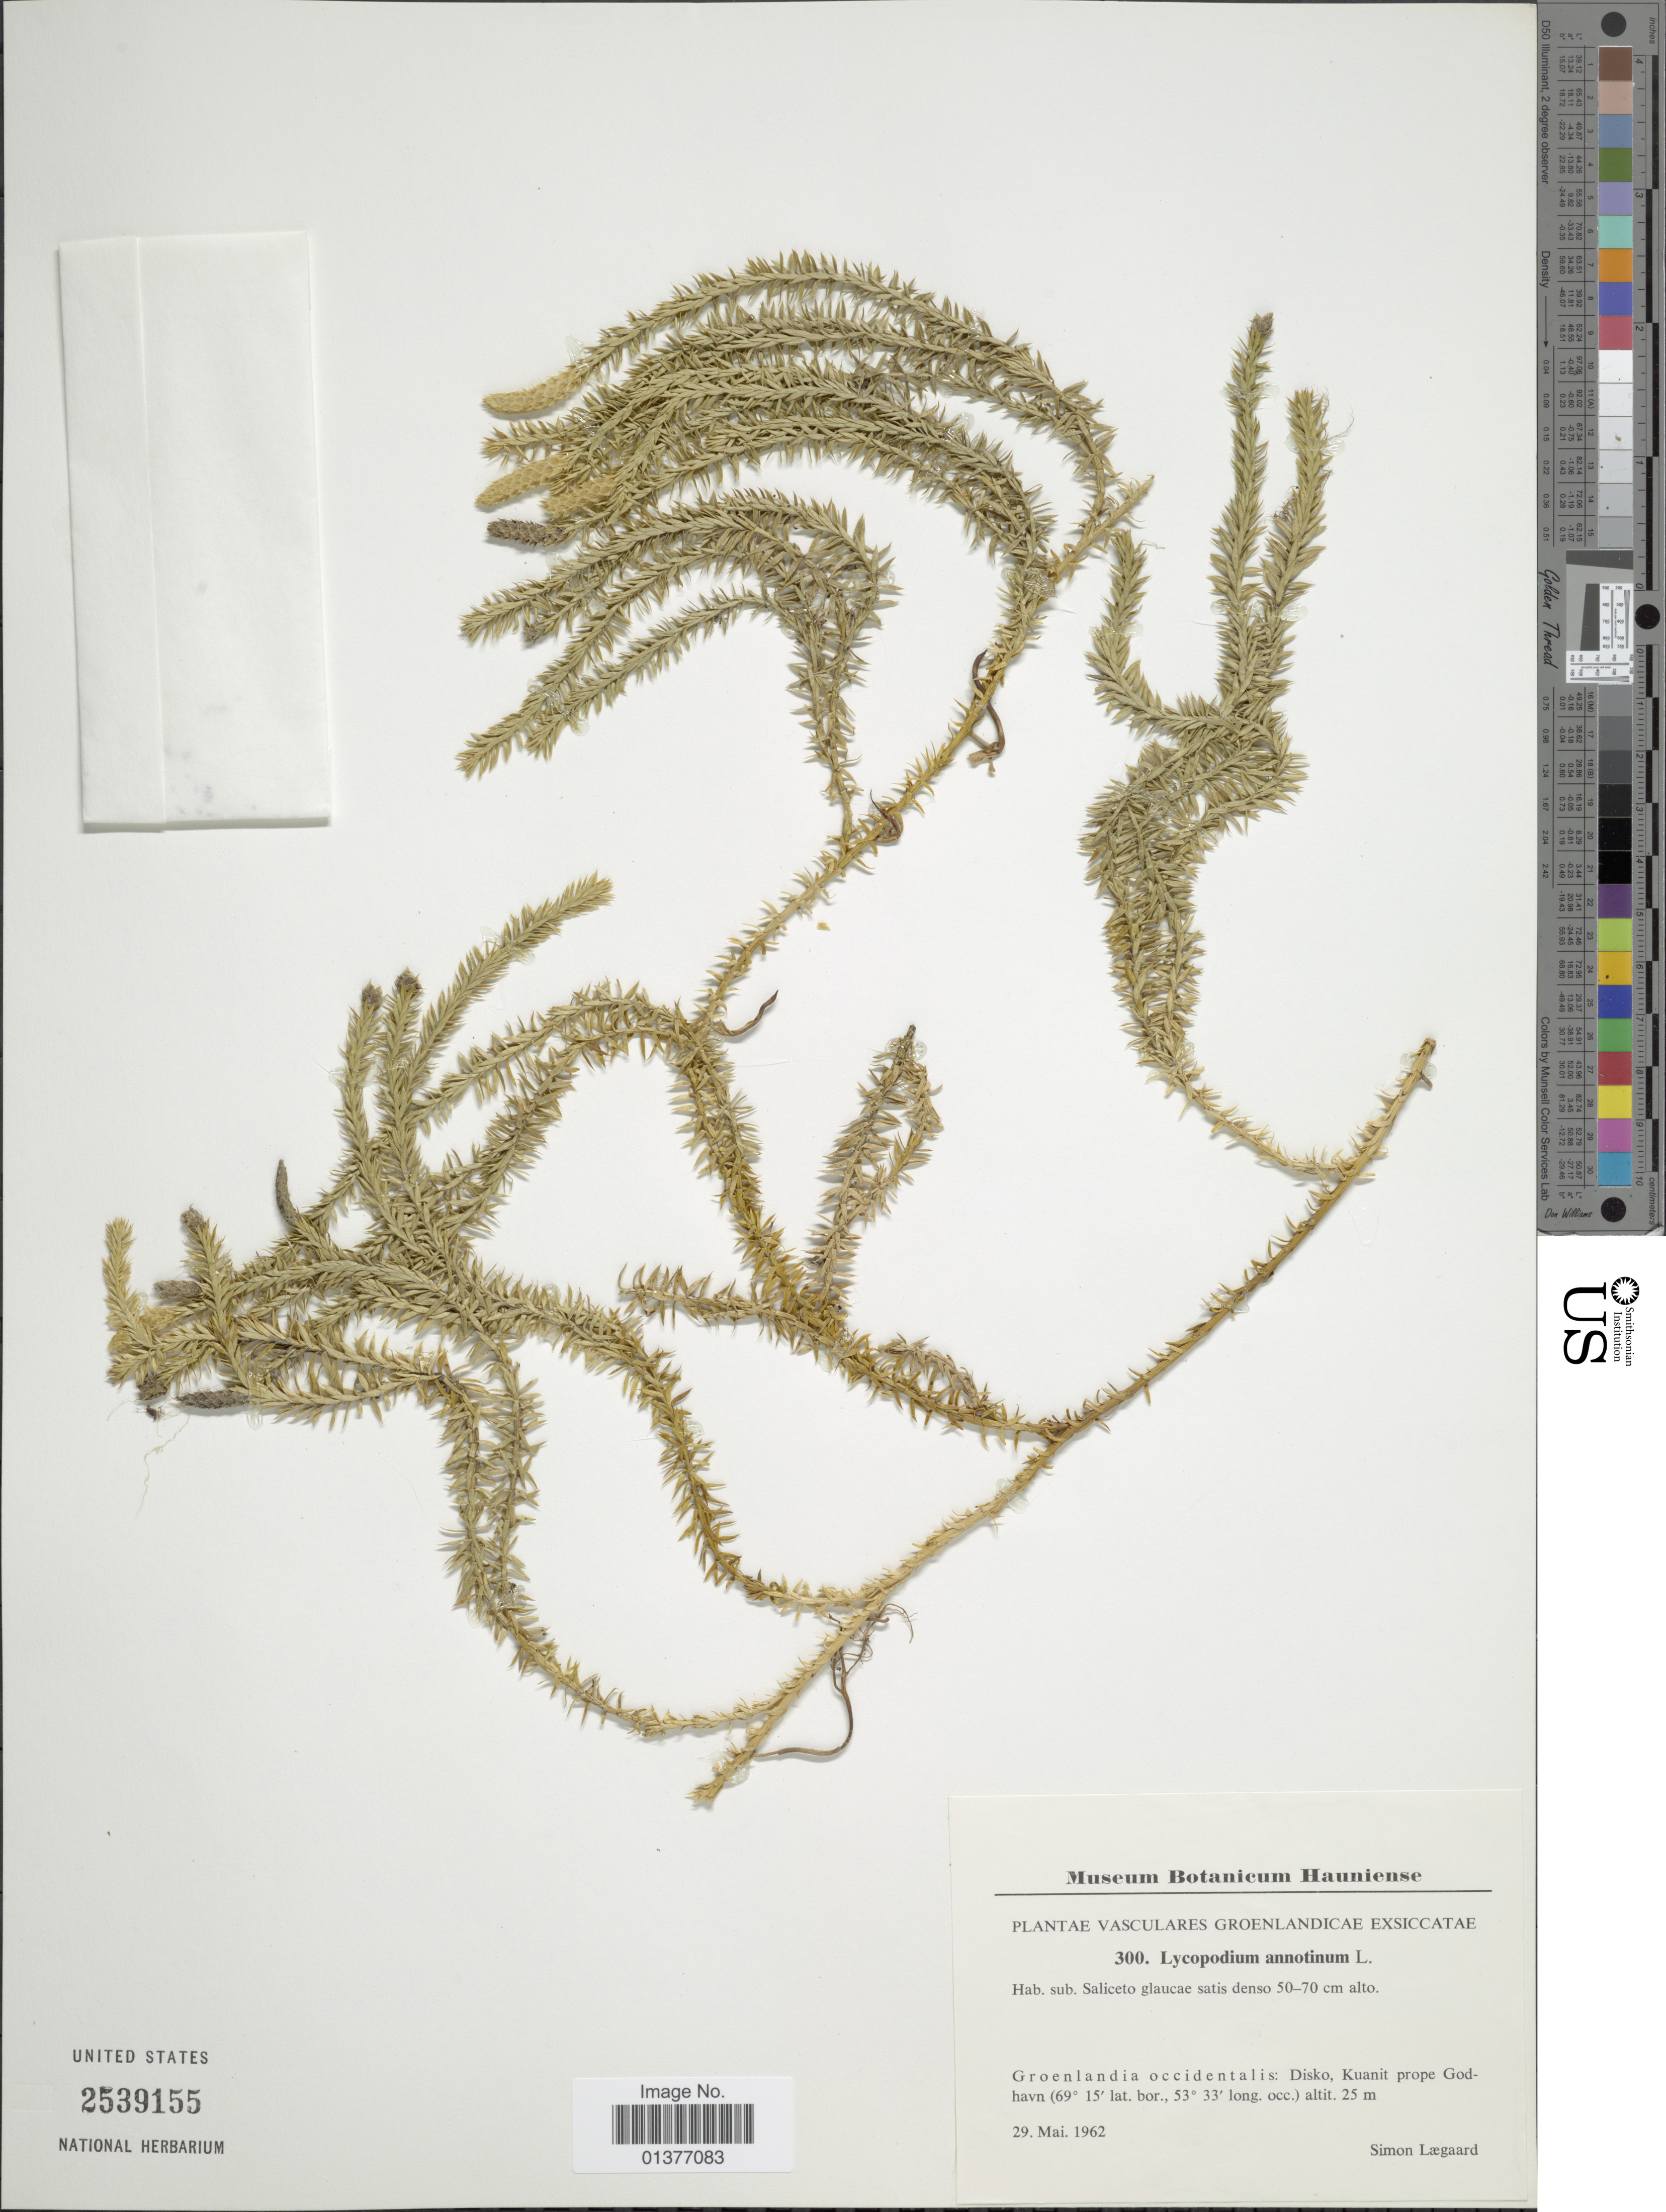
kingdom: Plantae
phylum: Tracheophyta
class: Lycopodiopsida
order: Lycopodiales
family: Lycopodiaceae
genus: Spinulum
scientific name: Spinulum annotinum subsp. annotinum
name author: (L.) A. Haines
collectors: S. Lægaard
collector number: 300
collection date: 1962-05-29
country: Greenland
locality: Disko, Kuanit prope Godhavn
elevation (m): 25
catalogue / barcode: US 2539155